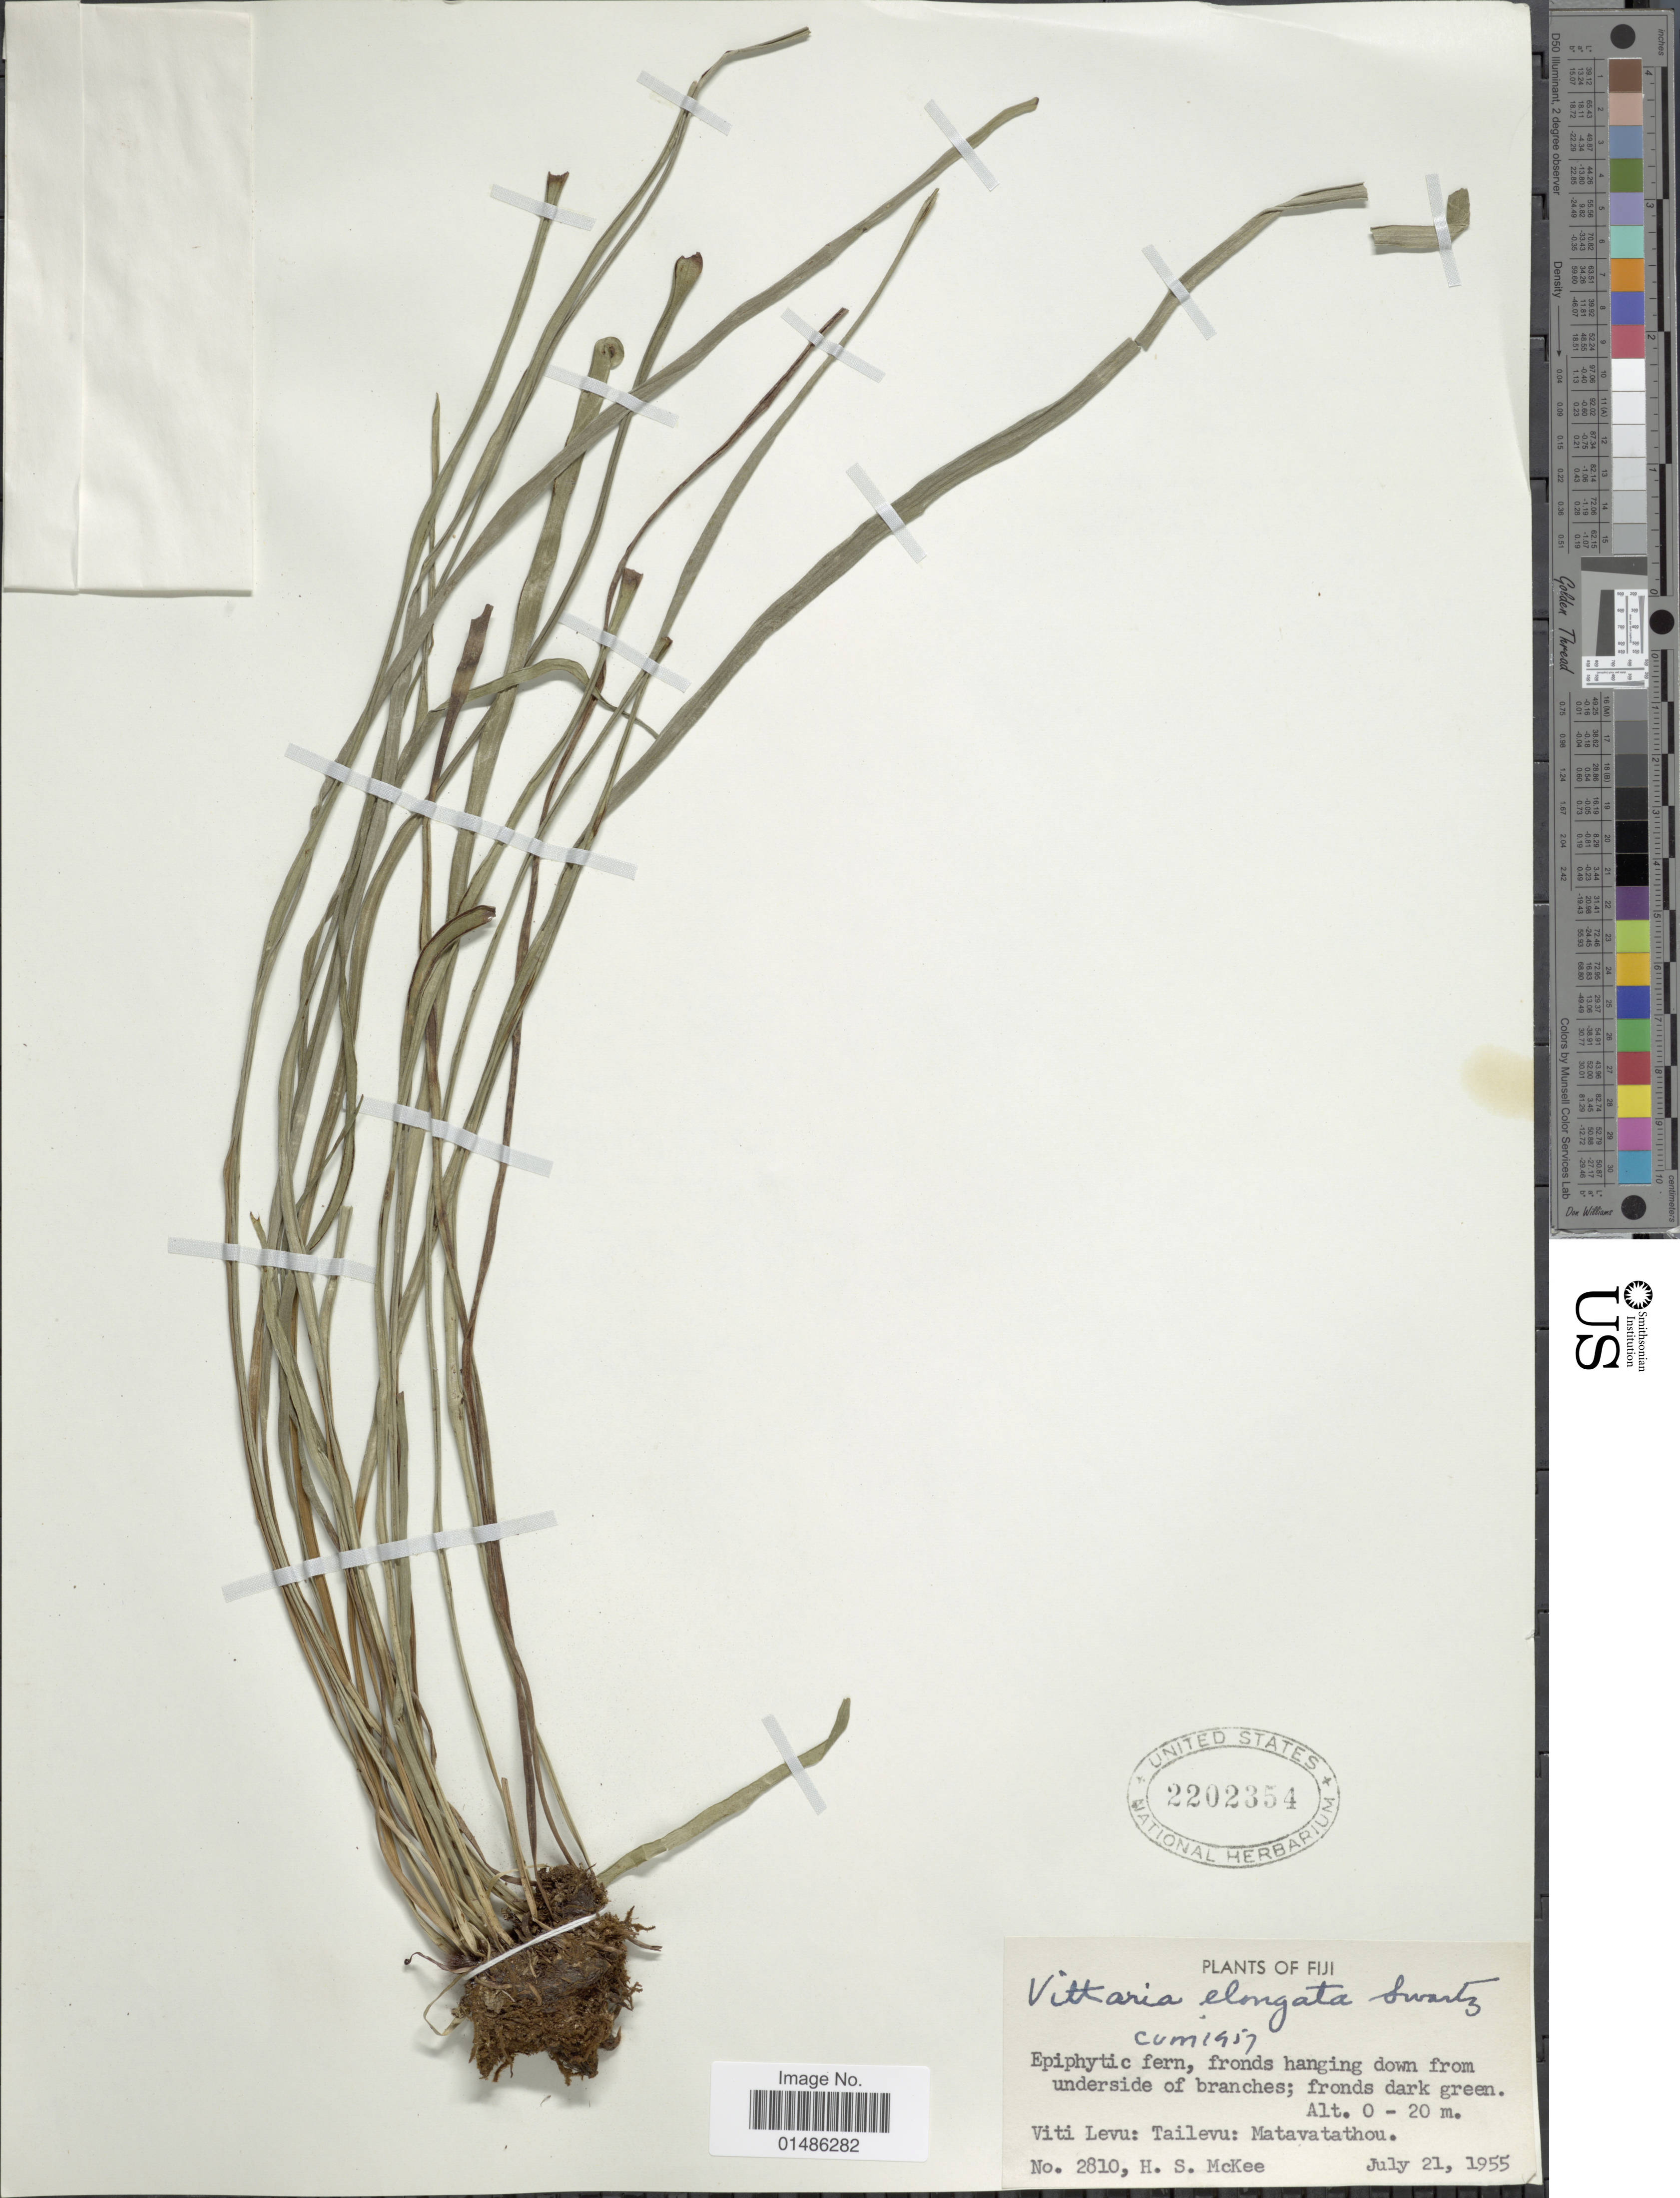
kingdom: Plantae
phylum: Tracheophyta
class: Polypodiopsida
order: Polypodiales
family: Pteridaceae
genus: Haplopteris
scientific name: Haplopteris elongata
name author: (Sw.) Crane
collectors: H. S. McKee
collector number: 2810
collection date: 1955-07-21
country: Fiji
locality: Viti Levu: Tailevu: Matavatathou.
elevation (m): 0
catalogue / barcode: US 2202354